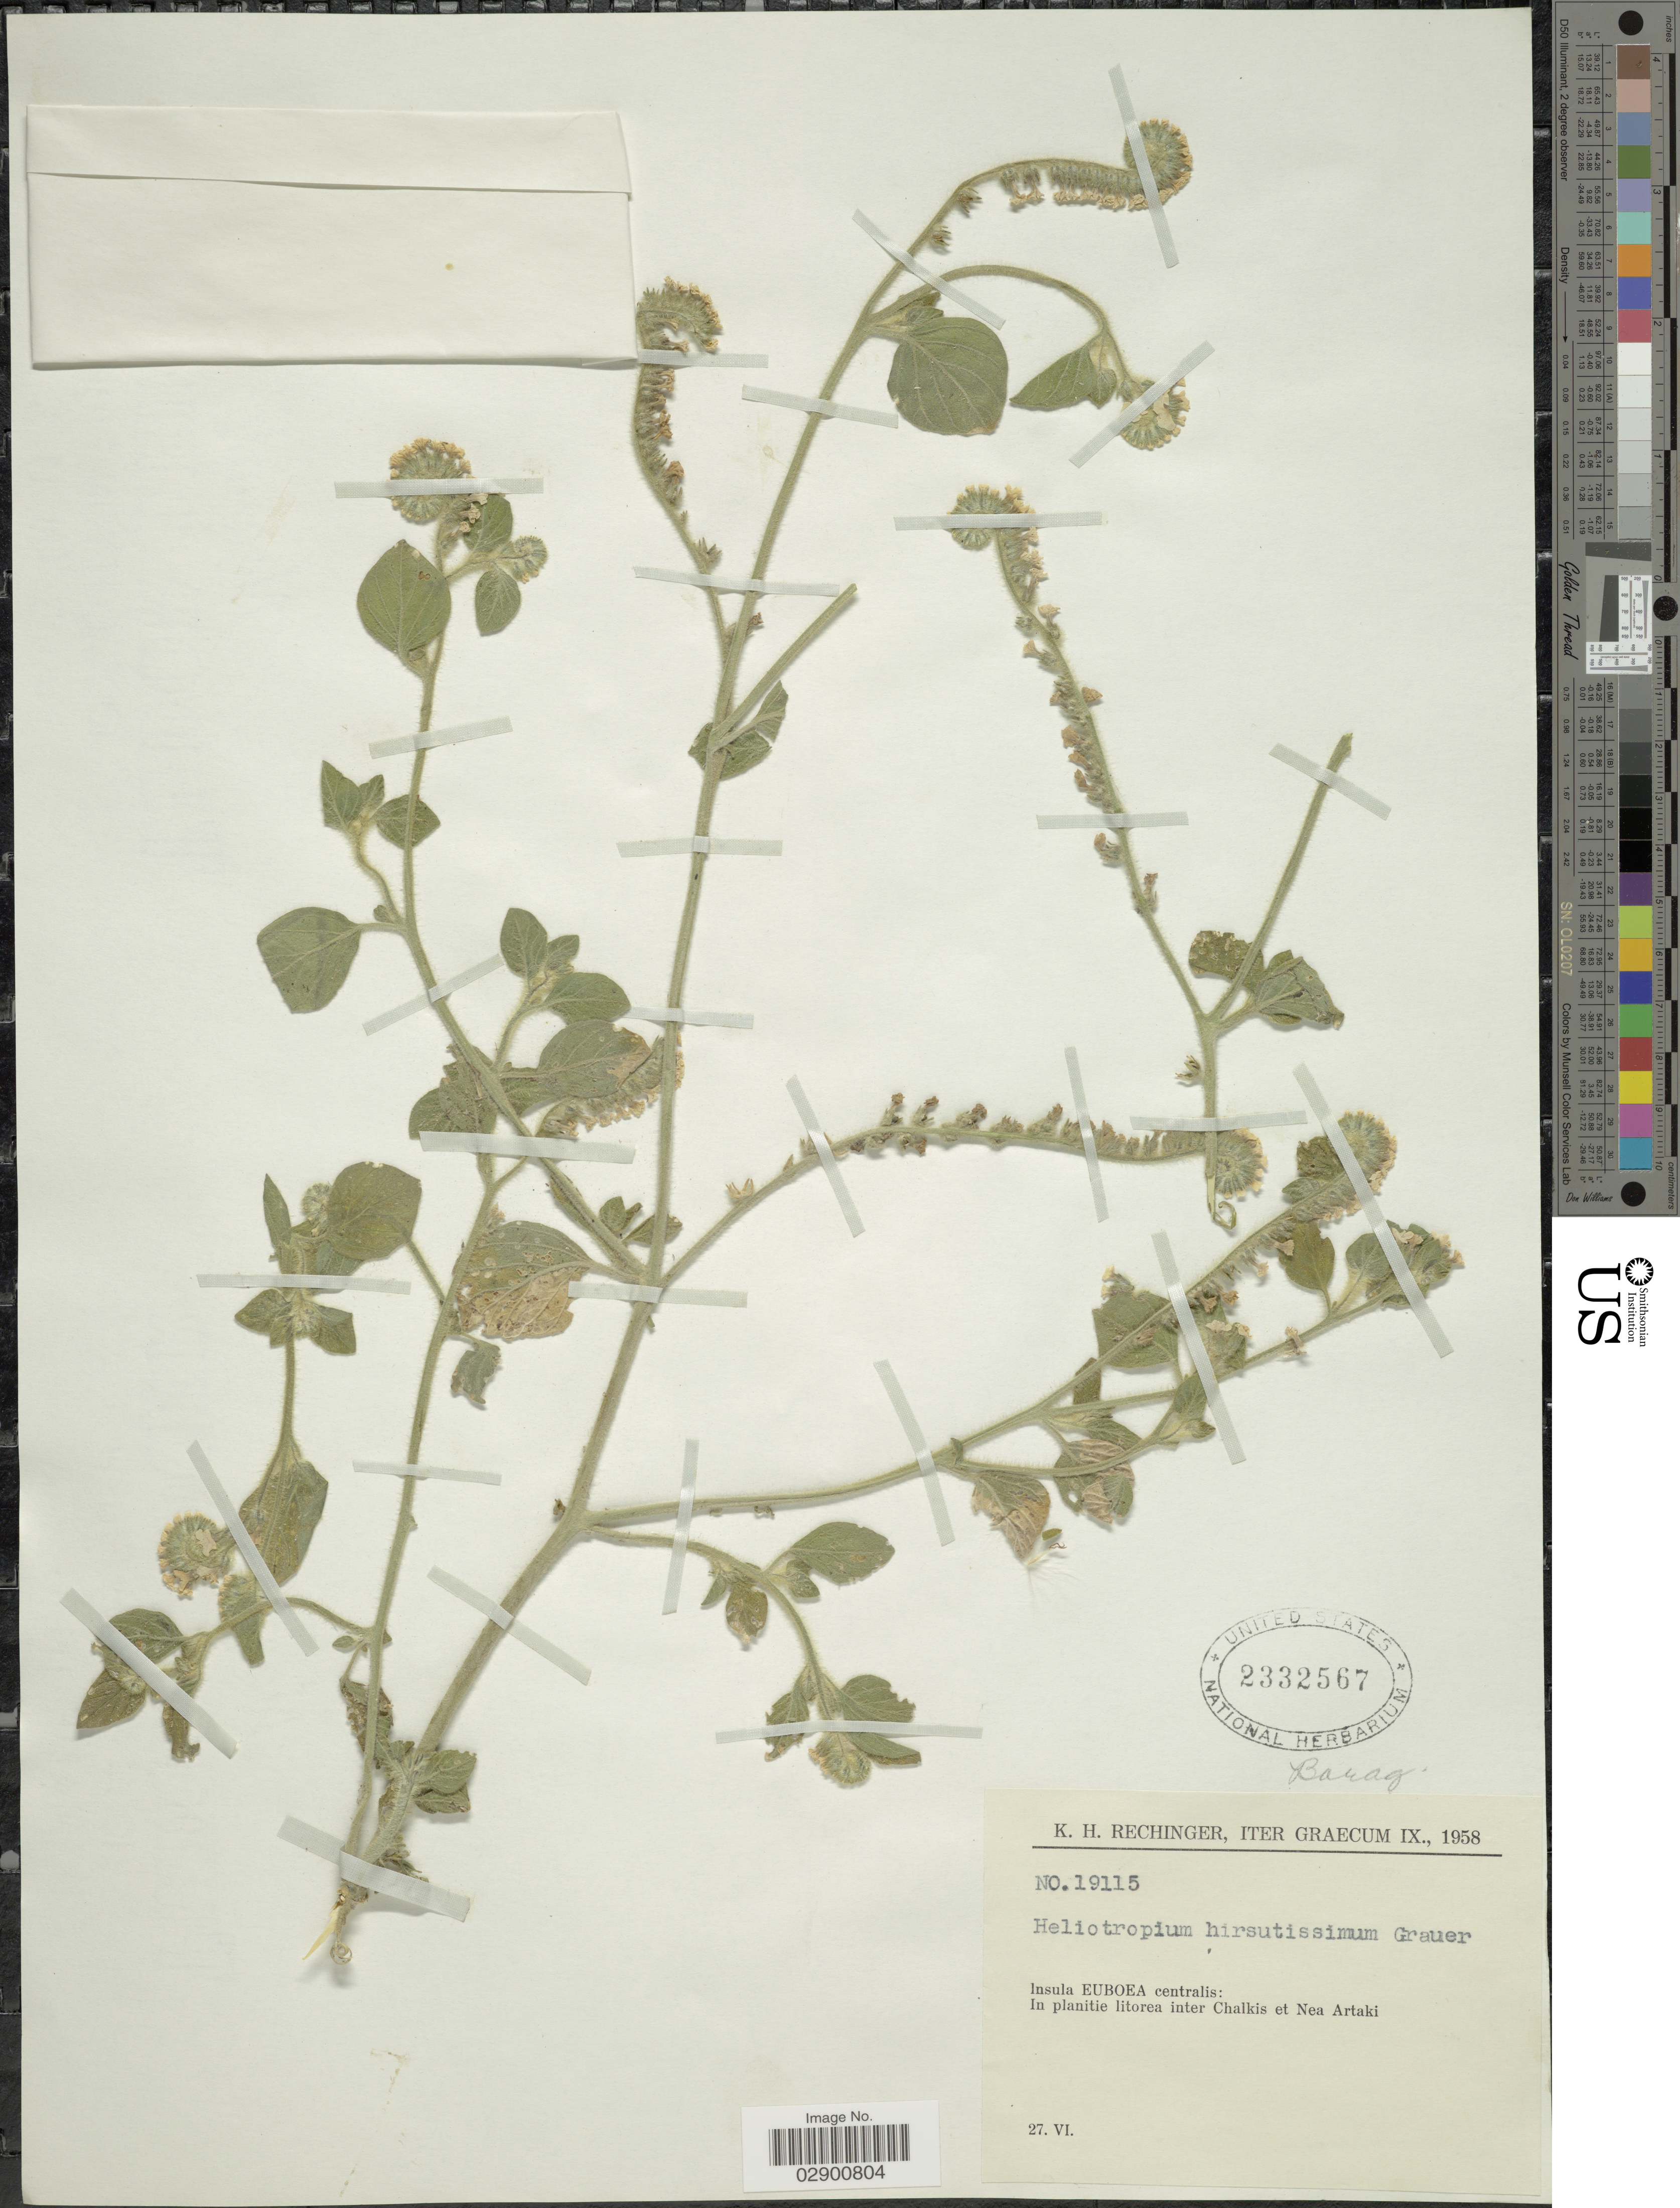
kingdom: Plantae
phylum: Tracheophyta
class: Magnoliopsida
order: Boraginales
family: Heliotropiaceae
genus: Heliotropium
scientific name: Heliotropium hirsutissimum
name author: Grauer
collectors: K. H. Rechinger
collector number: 19115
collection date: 1958-06-27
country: Greece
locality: Insula Euboea centralis: In planitie litorea inter Chalkis et Nea Artaki.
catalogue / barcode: US 2332567